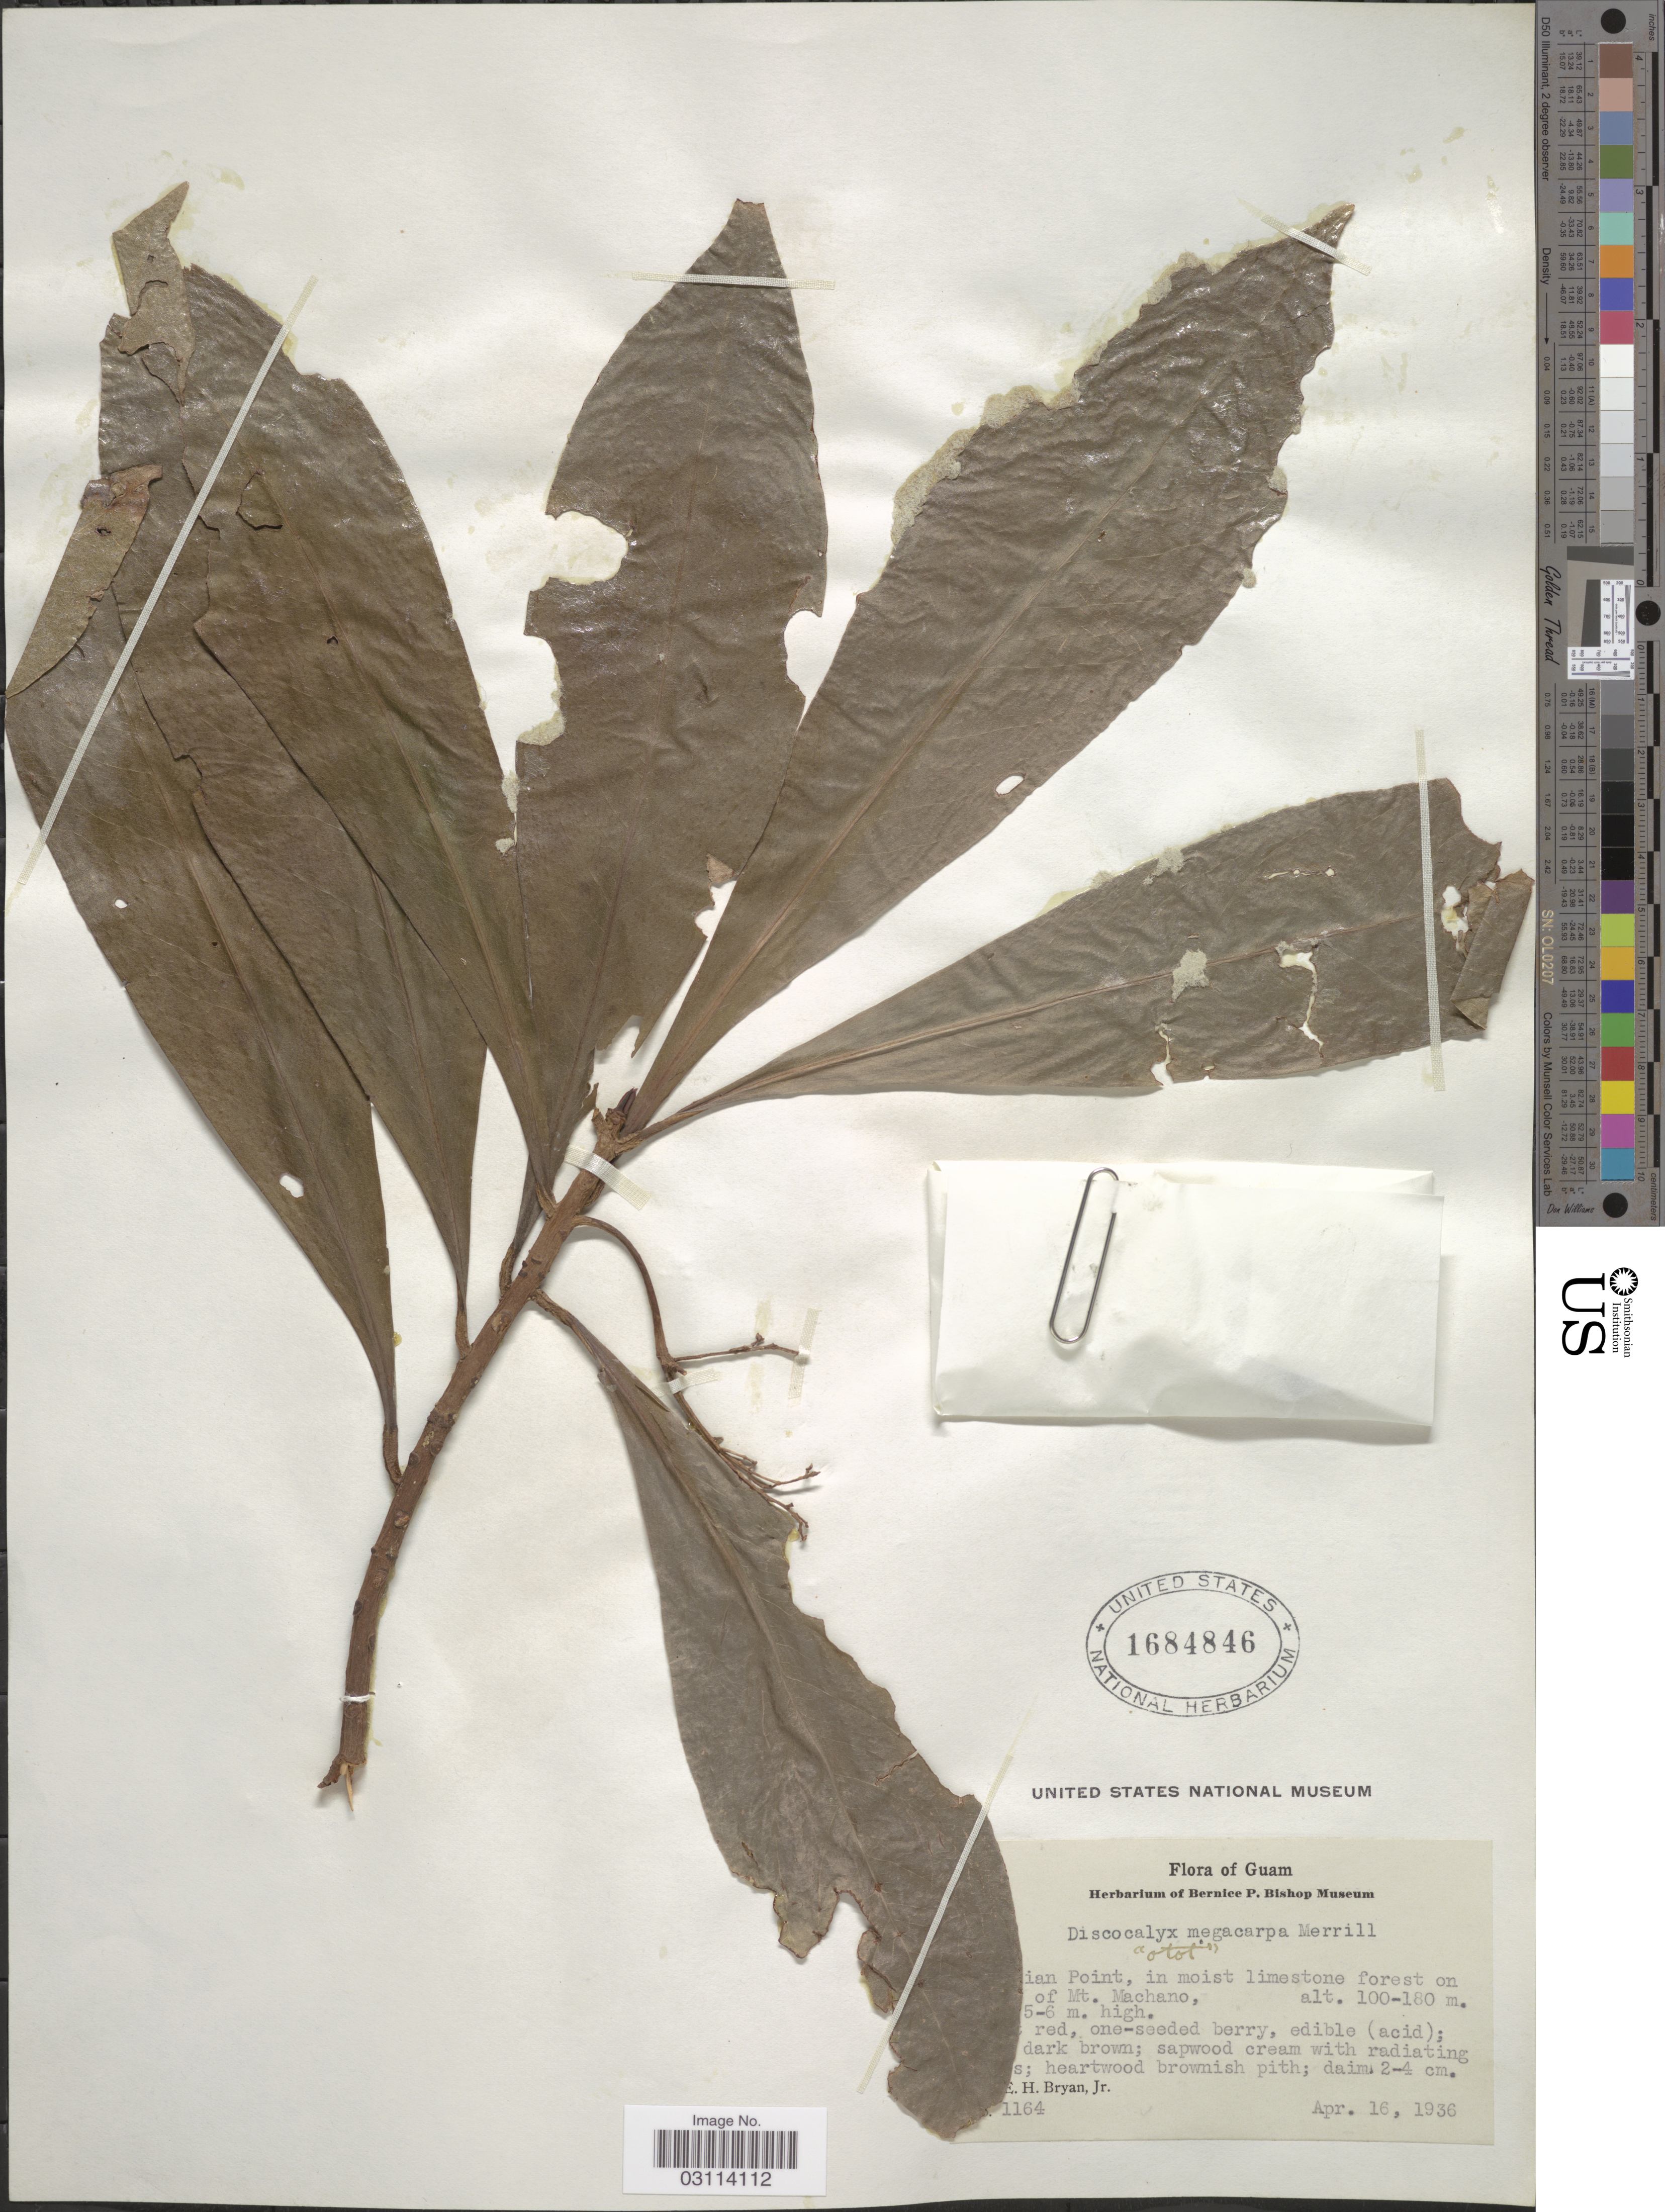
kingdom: Plantae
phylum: Tracheophyta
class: Magnoliopsida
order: Ericales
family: Primulaceae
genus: Discocalyx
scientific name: Discocalyx megacarpa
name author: Merr.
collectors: E. Bryan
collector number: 1164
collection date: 1936-04-16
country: Guam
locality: [illegible text]ian Point, in moist limestone forest on [illegible text] of Mt. Machano.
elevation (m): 100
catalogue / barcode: US 1684846